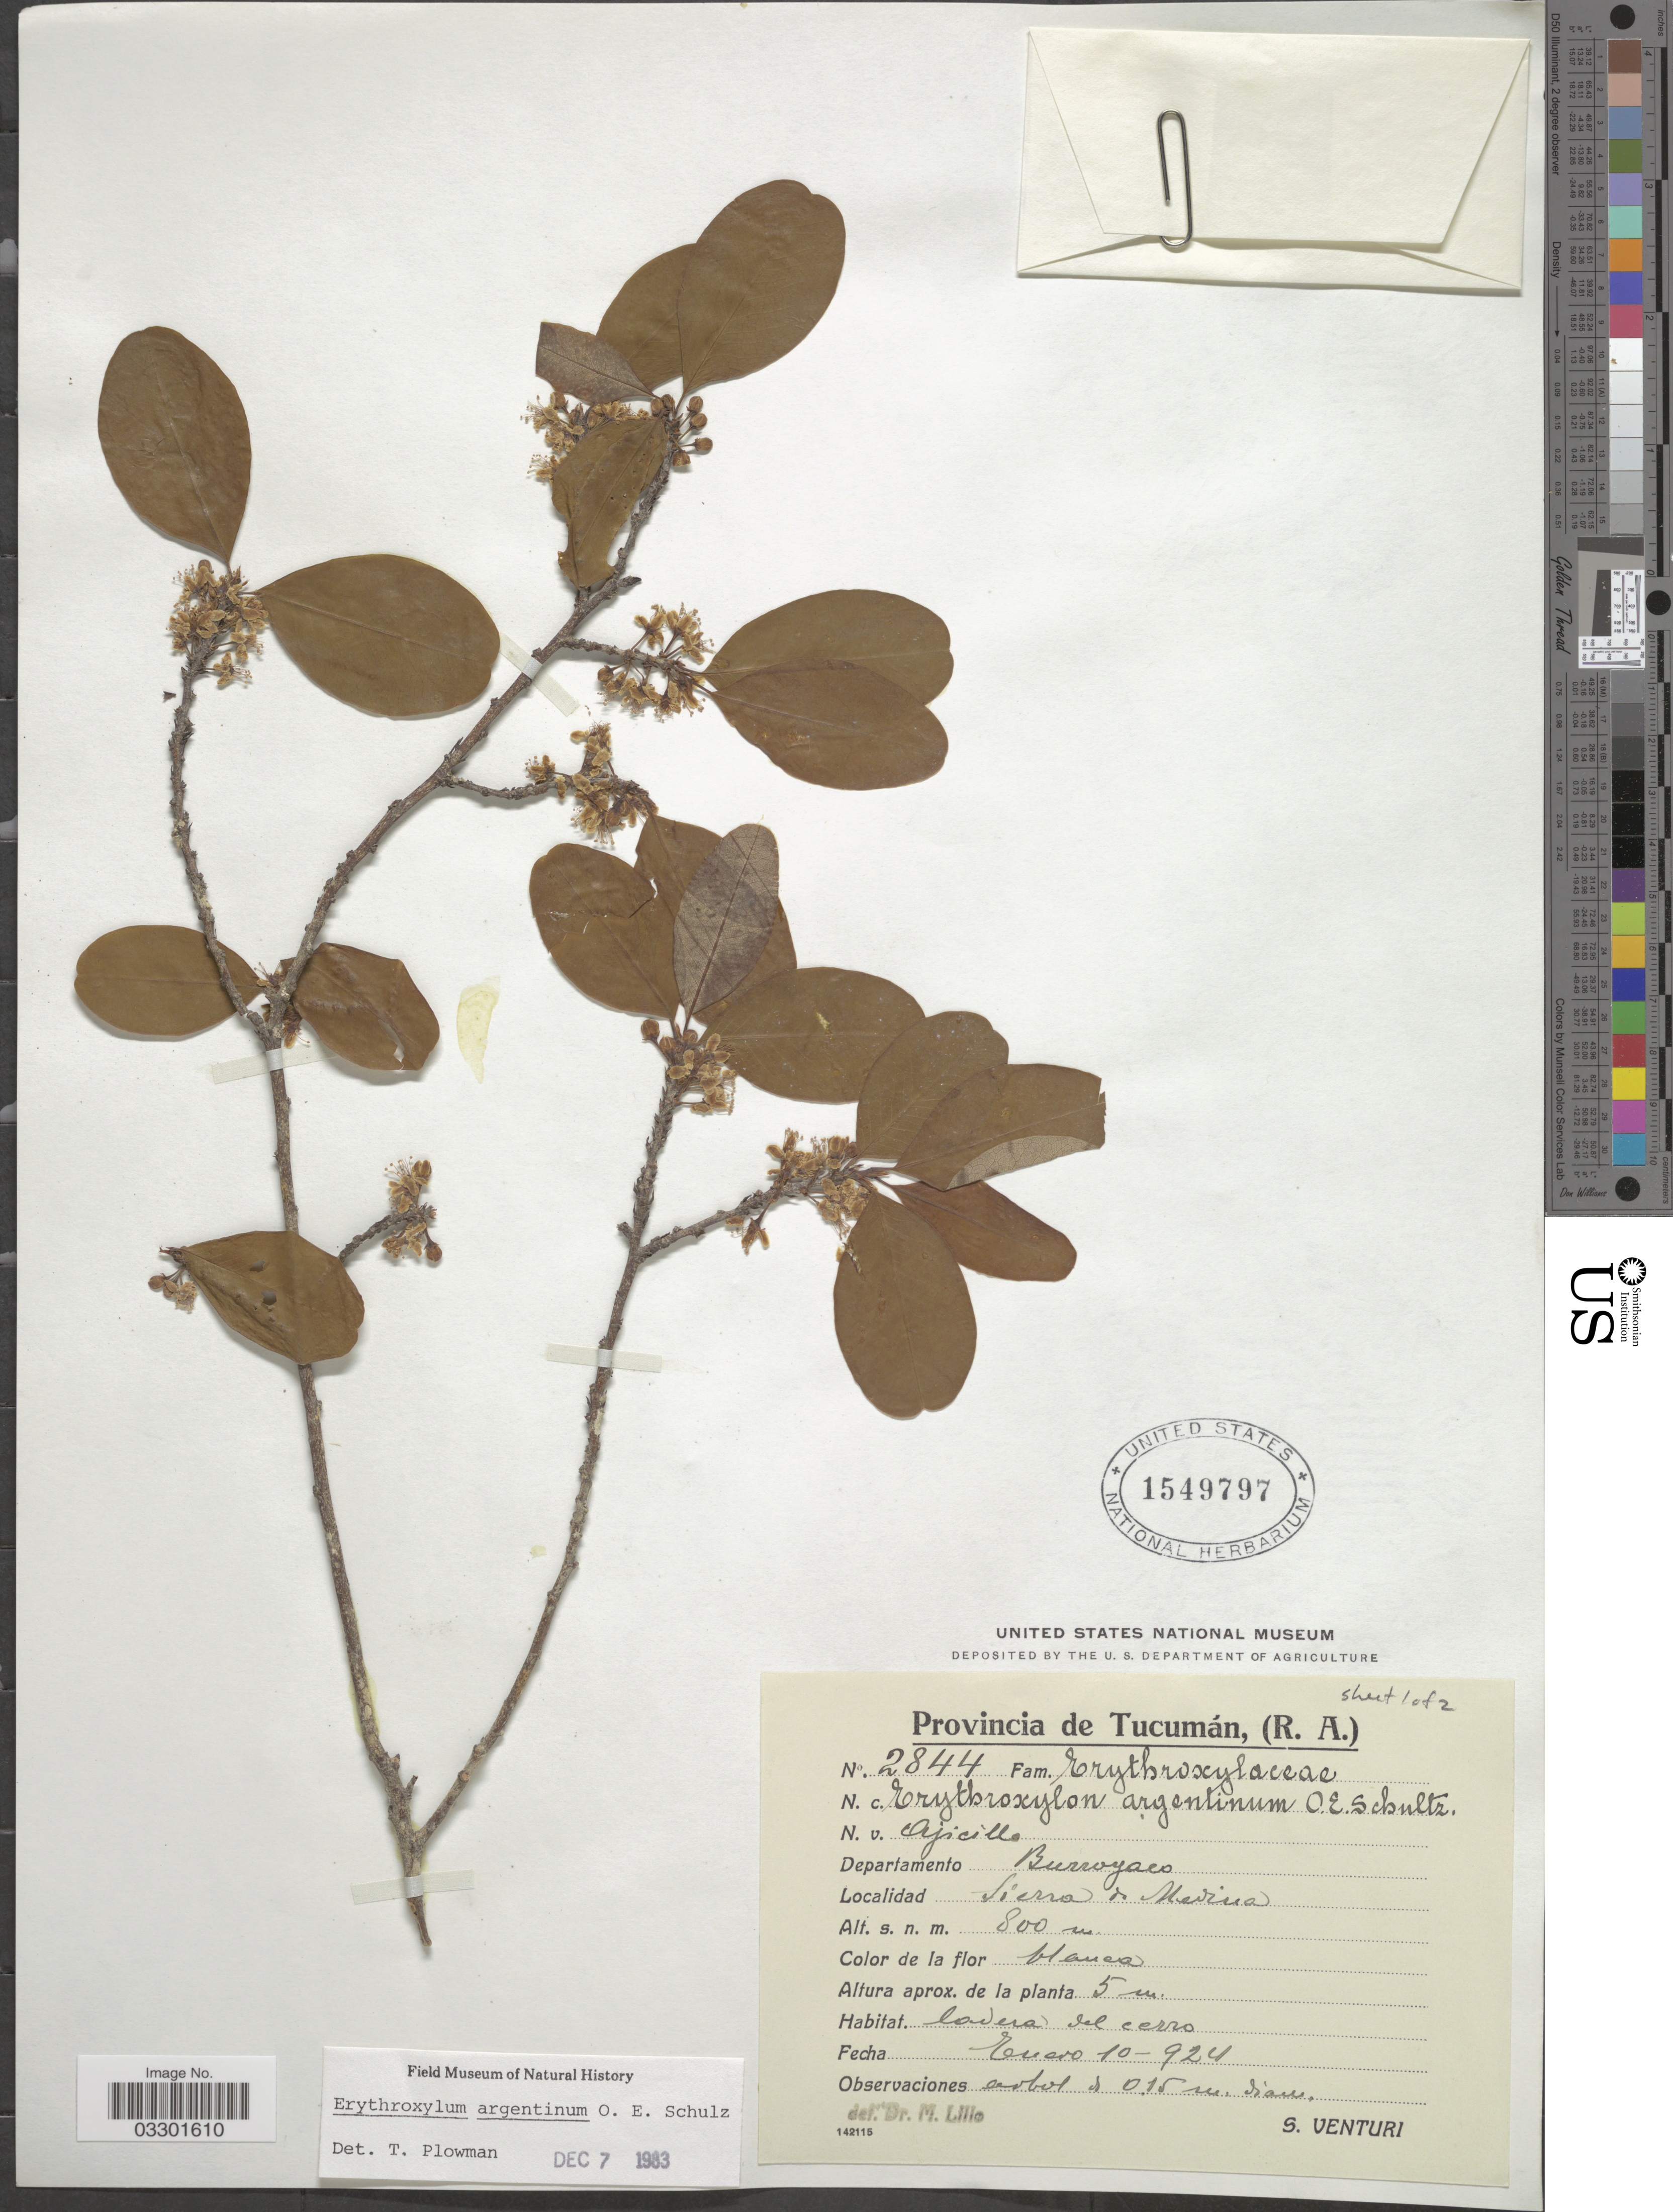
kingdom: Plantae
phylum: Tracheophyta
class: Magnoliopsida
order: Malpighiales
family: Erythroxylaceae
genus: Erythroxylum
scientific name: Erythroxylum argentinum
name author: O.E. Schulz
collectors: S. Venturi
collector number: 2844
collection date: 1924-01-10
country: Argentina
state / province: Tucuman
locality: Departamento: Burroyaco. Sierra de Medina.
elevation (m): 800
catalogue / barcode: US 1549797